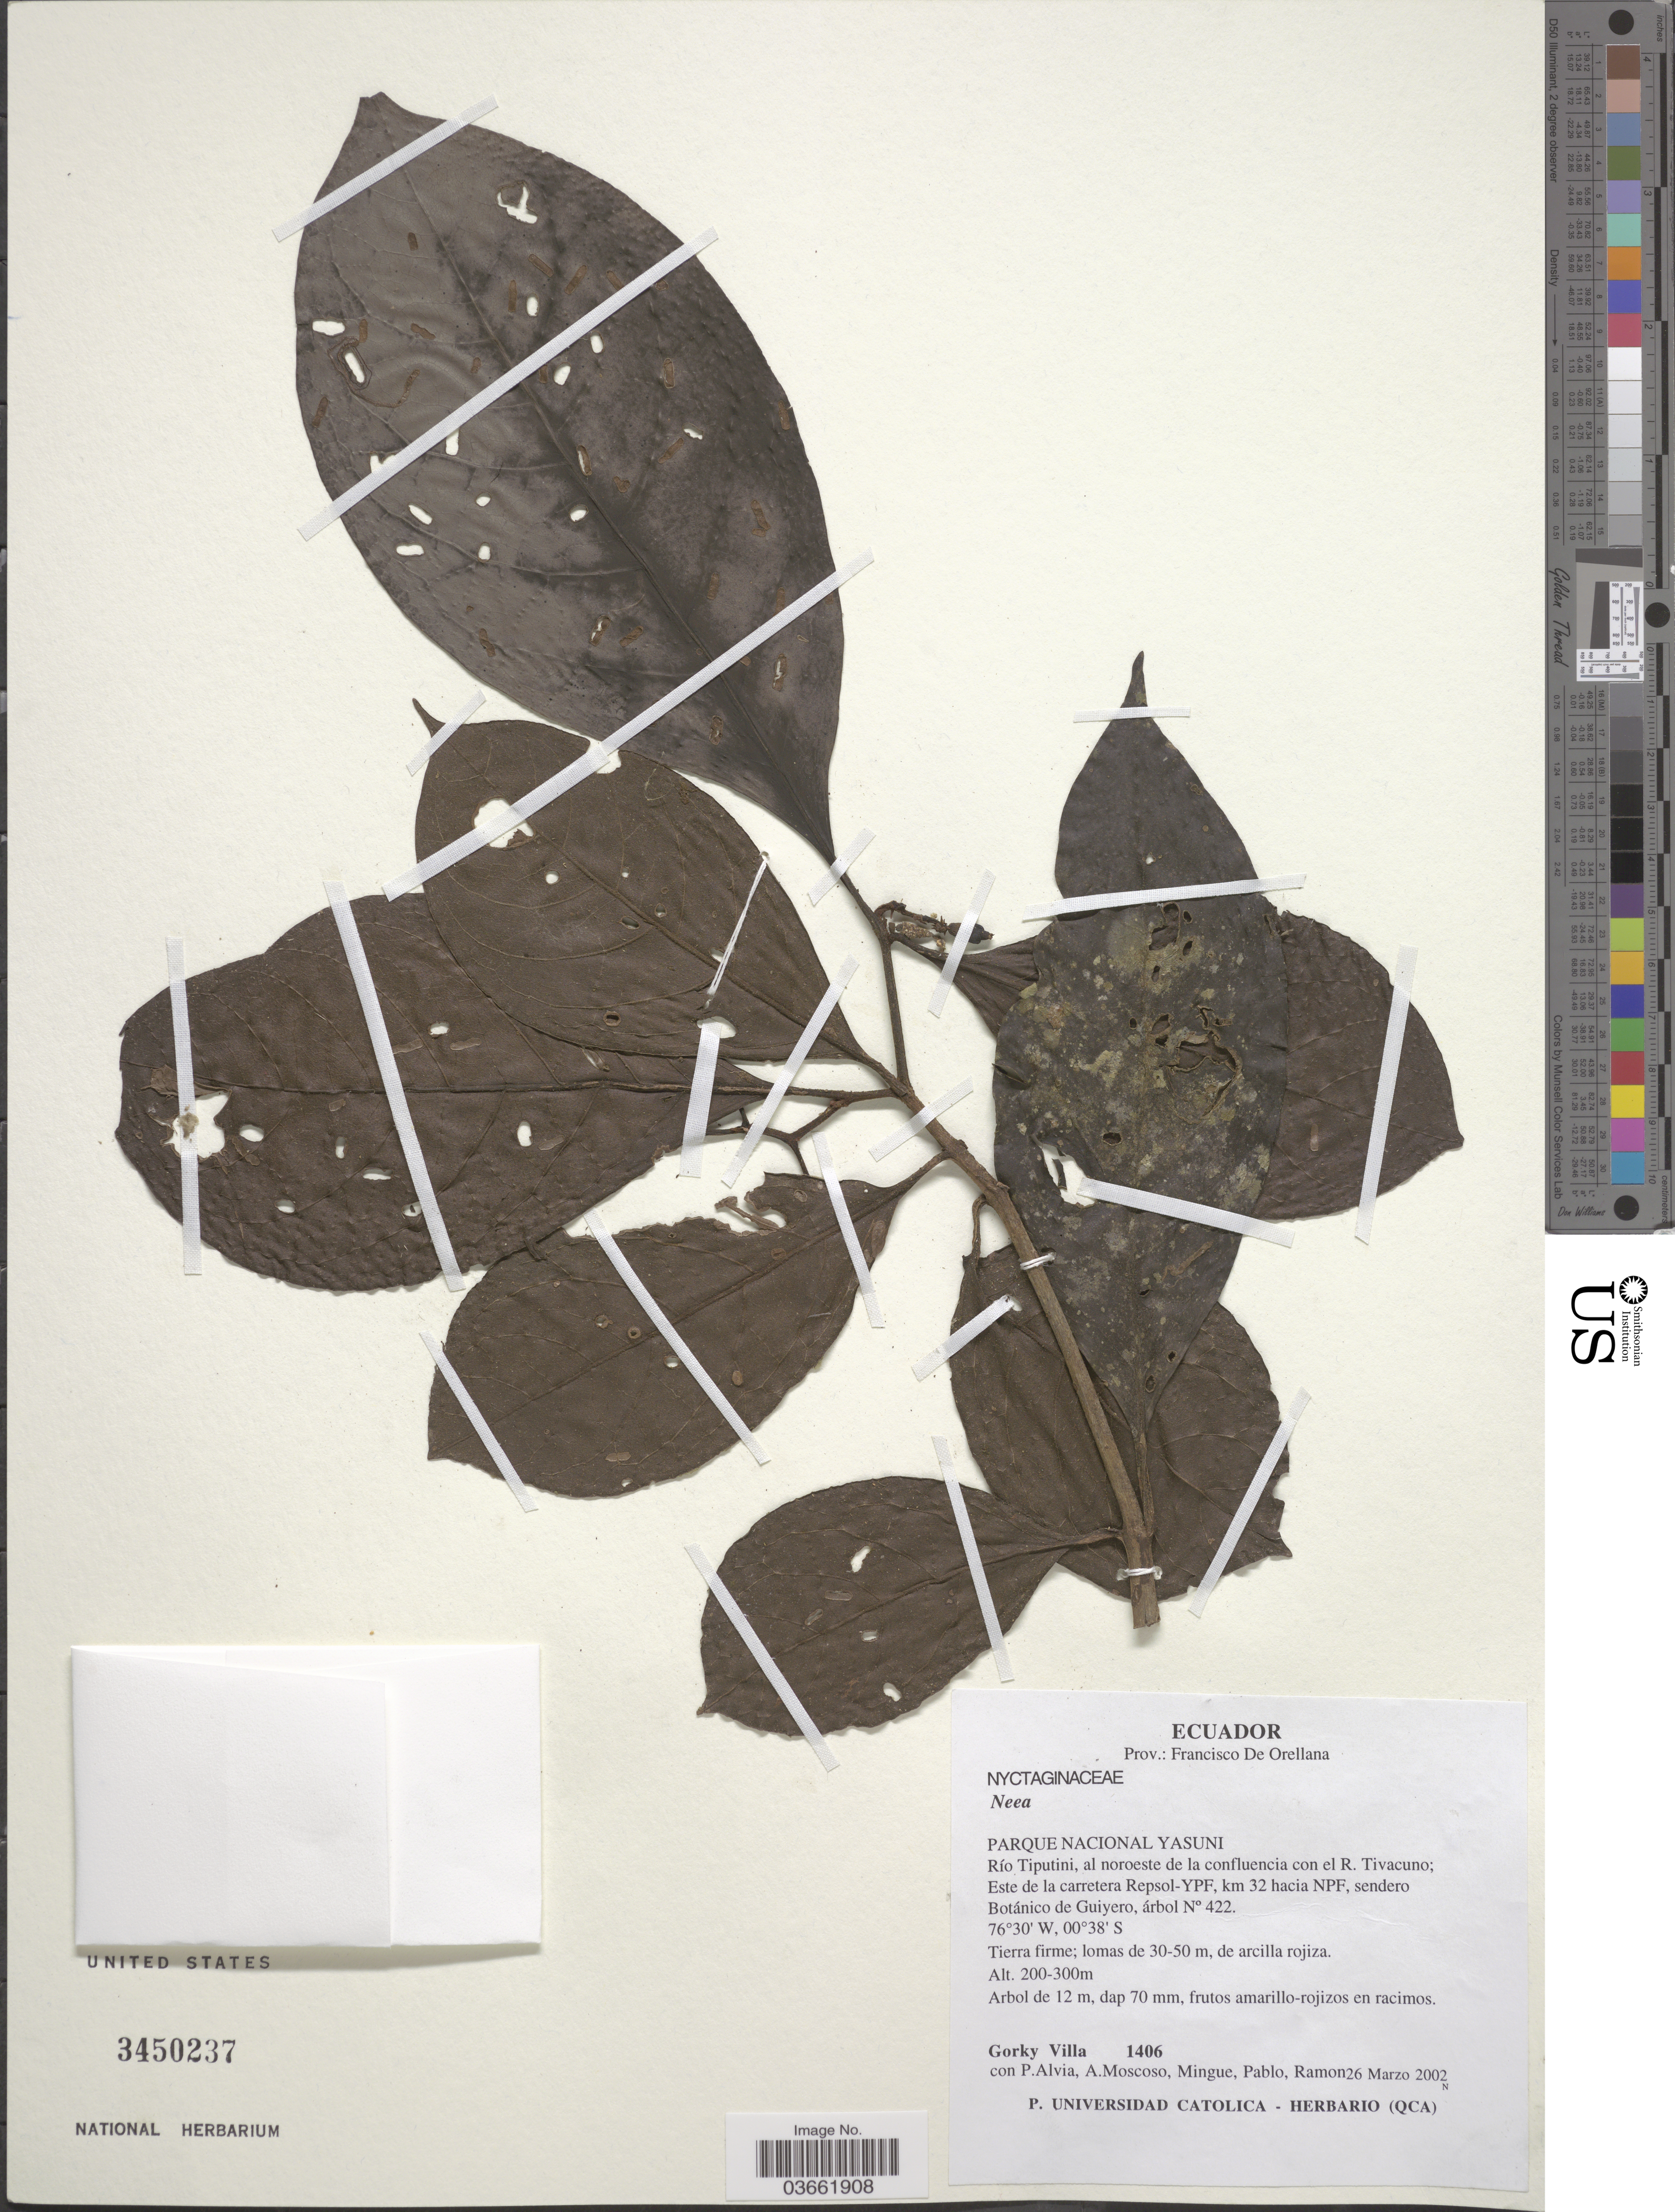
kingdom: Plantae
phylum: Tracheophyta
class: Magnoliopsida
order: Caryophyllales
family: Nyctaginaceae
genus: Neea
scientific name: Neea sp.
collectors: G. Villa, P. Alvia, A. Moscoso, Pablo & Ramon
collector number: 1406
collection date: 2002-03-26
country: Ecuador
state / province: Orellana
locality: Prov.: Francisco de Orellana. Parque Nacional Yasuni. Río Tiputini, al noroeste de la confluencia con el R. Tivacuno; Este de la carretera Repsol-YPF, km 32 hacia NPF, sendero Botánico de Guiyero, árbol Nº 422.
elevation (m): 200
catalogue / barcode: US 3450237